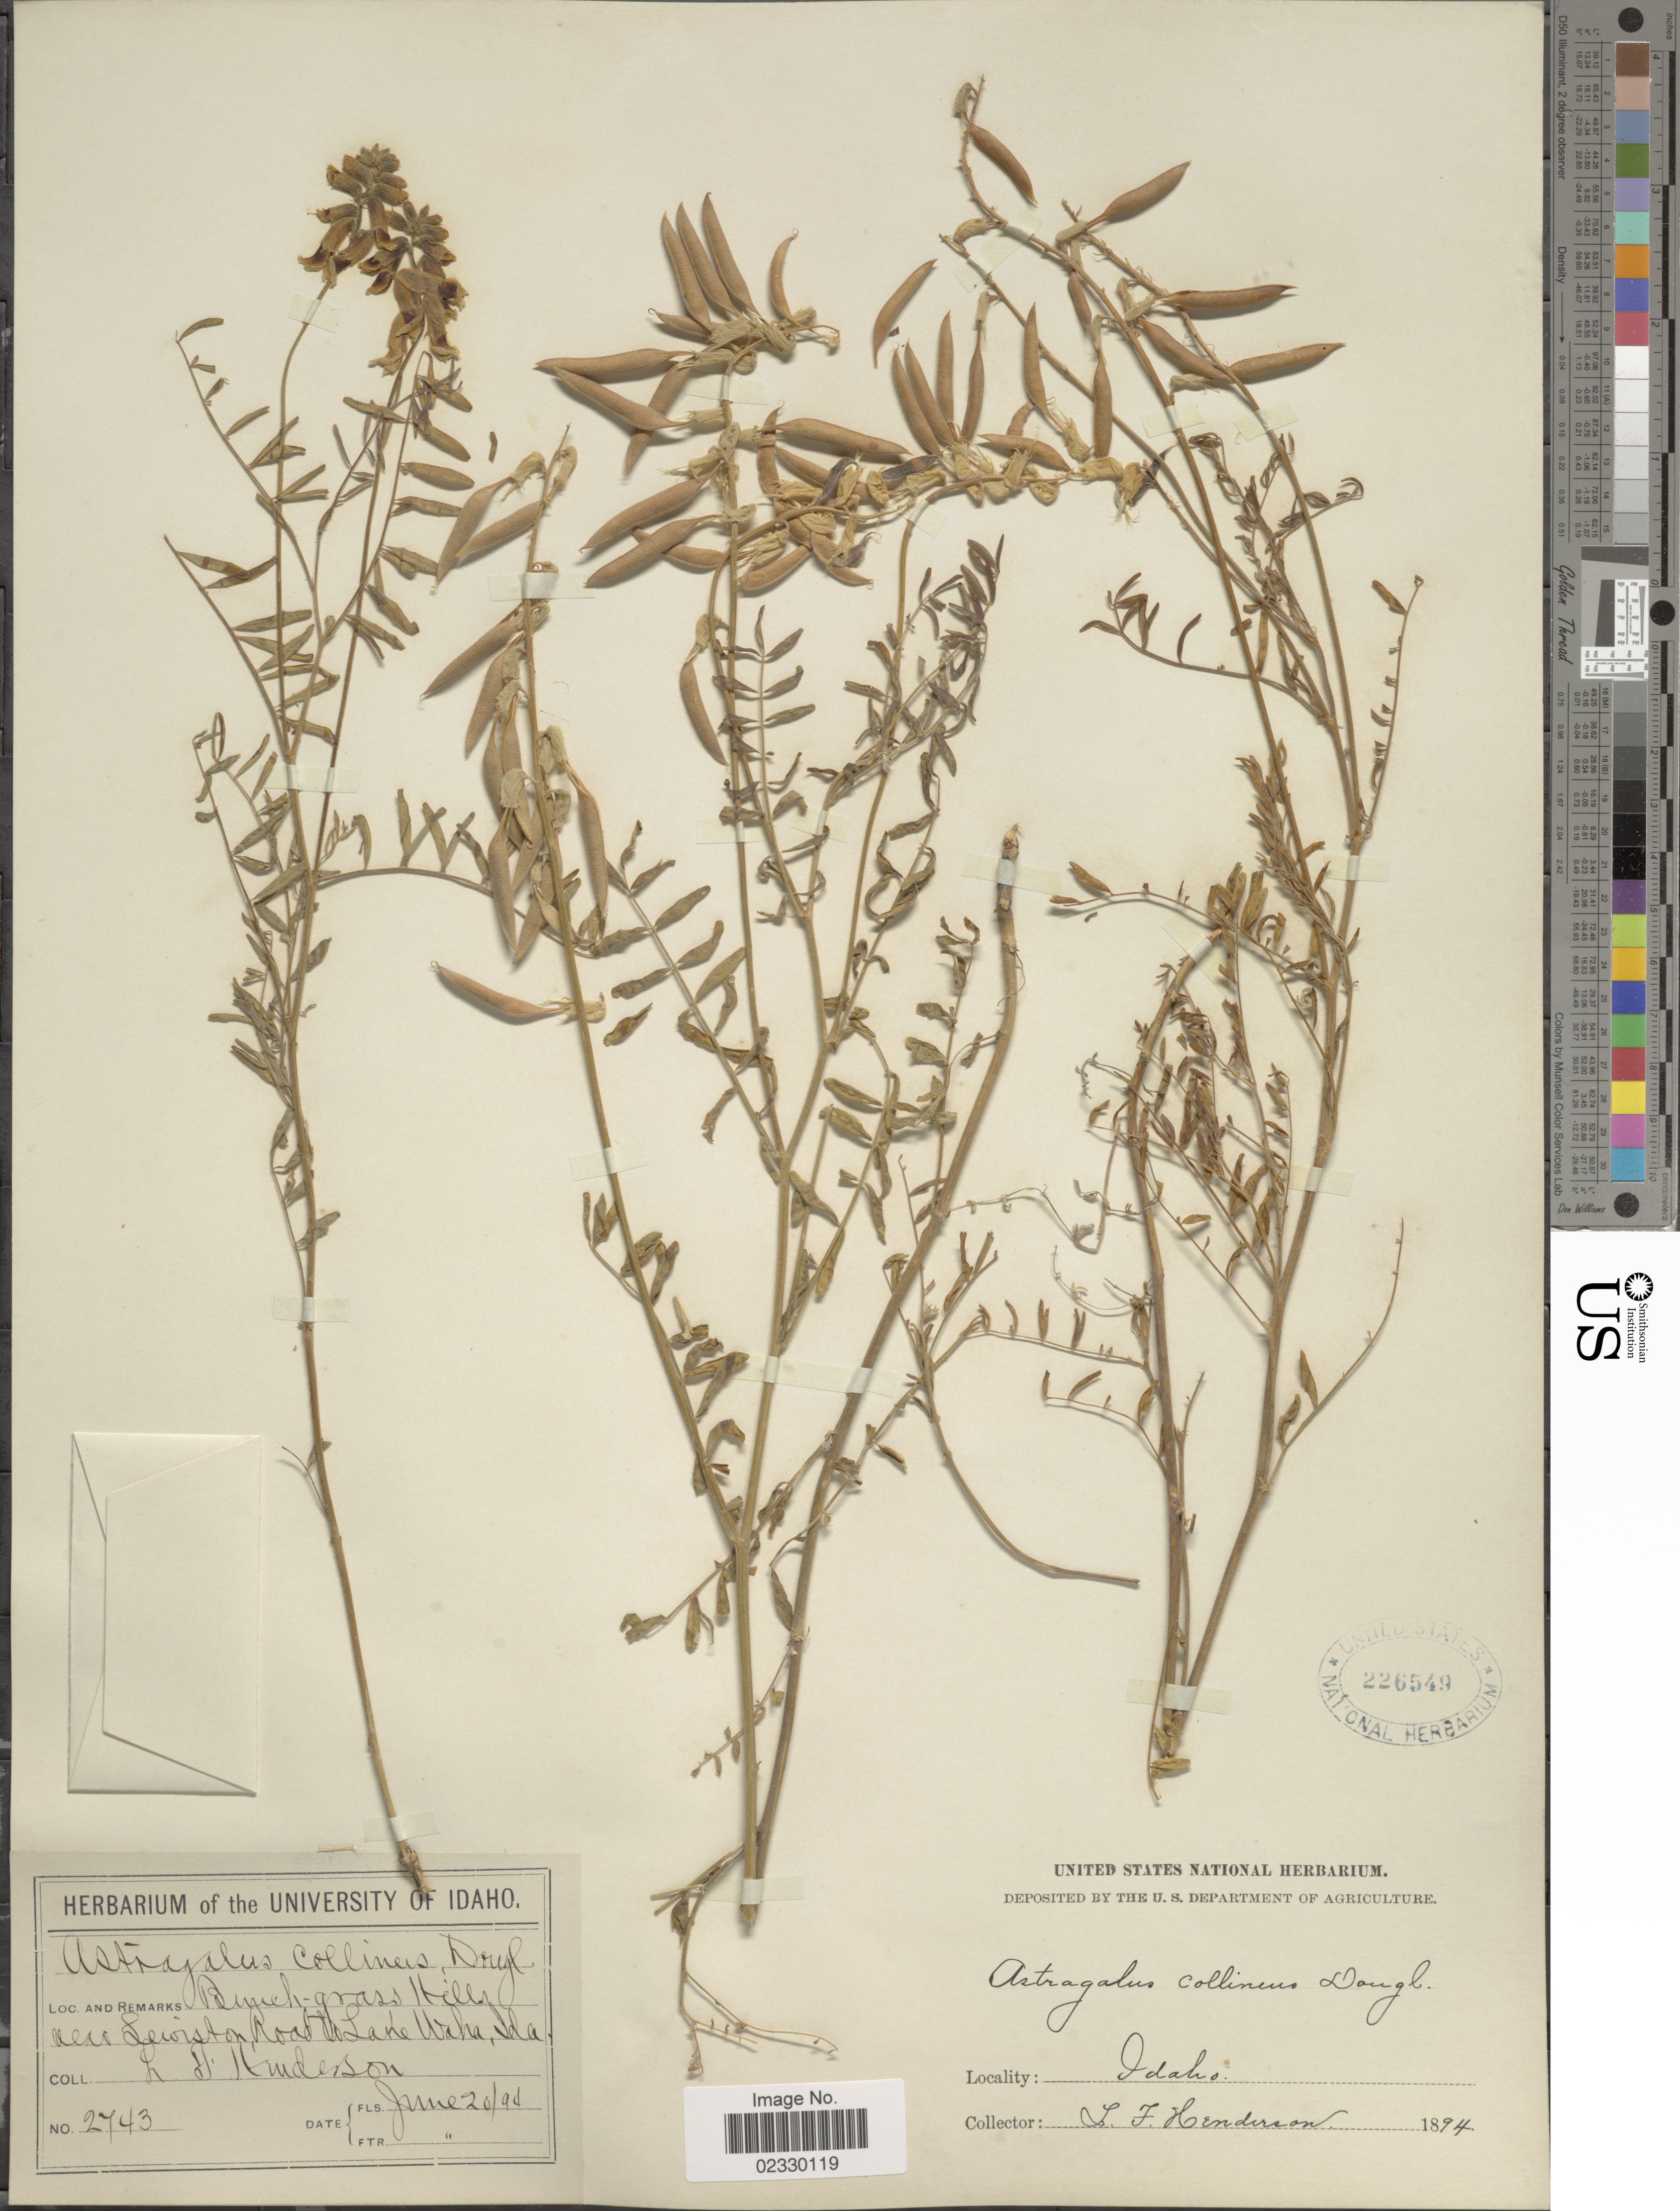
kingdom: Plantae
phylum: Tracheophyta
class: Magnoliopsida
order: Fabales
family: Fabaceae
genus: Astragalus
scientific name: Astragalus collinus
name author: Douglas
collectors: L. Henderson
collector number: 2743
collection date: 1894-06-20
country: United States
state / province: Idaho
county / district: Nez Perce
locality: Bunch grass hills near Lewiston on Road Lake Waha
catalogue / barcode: US 226549